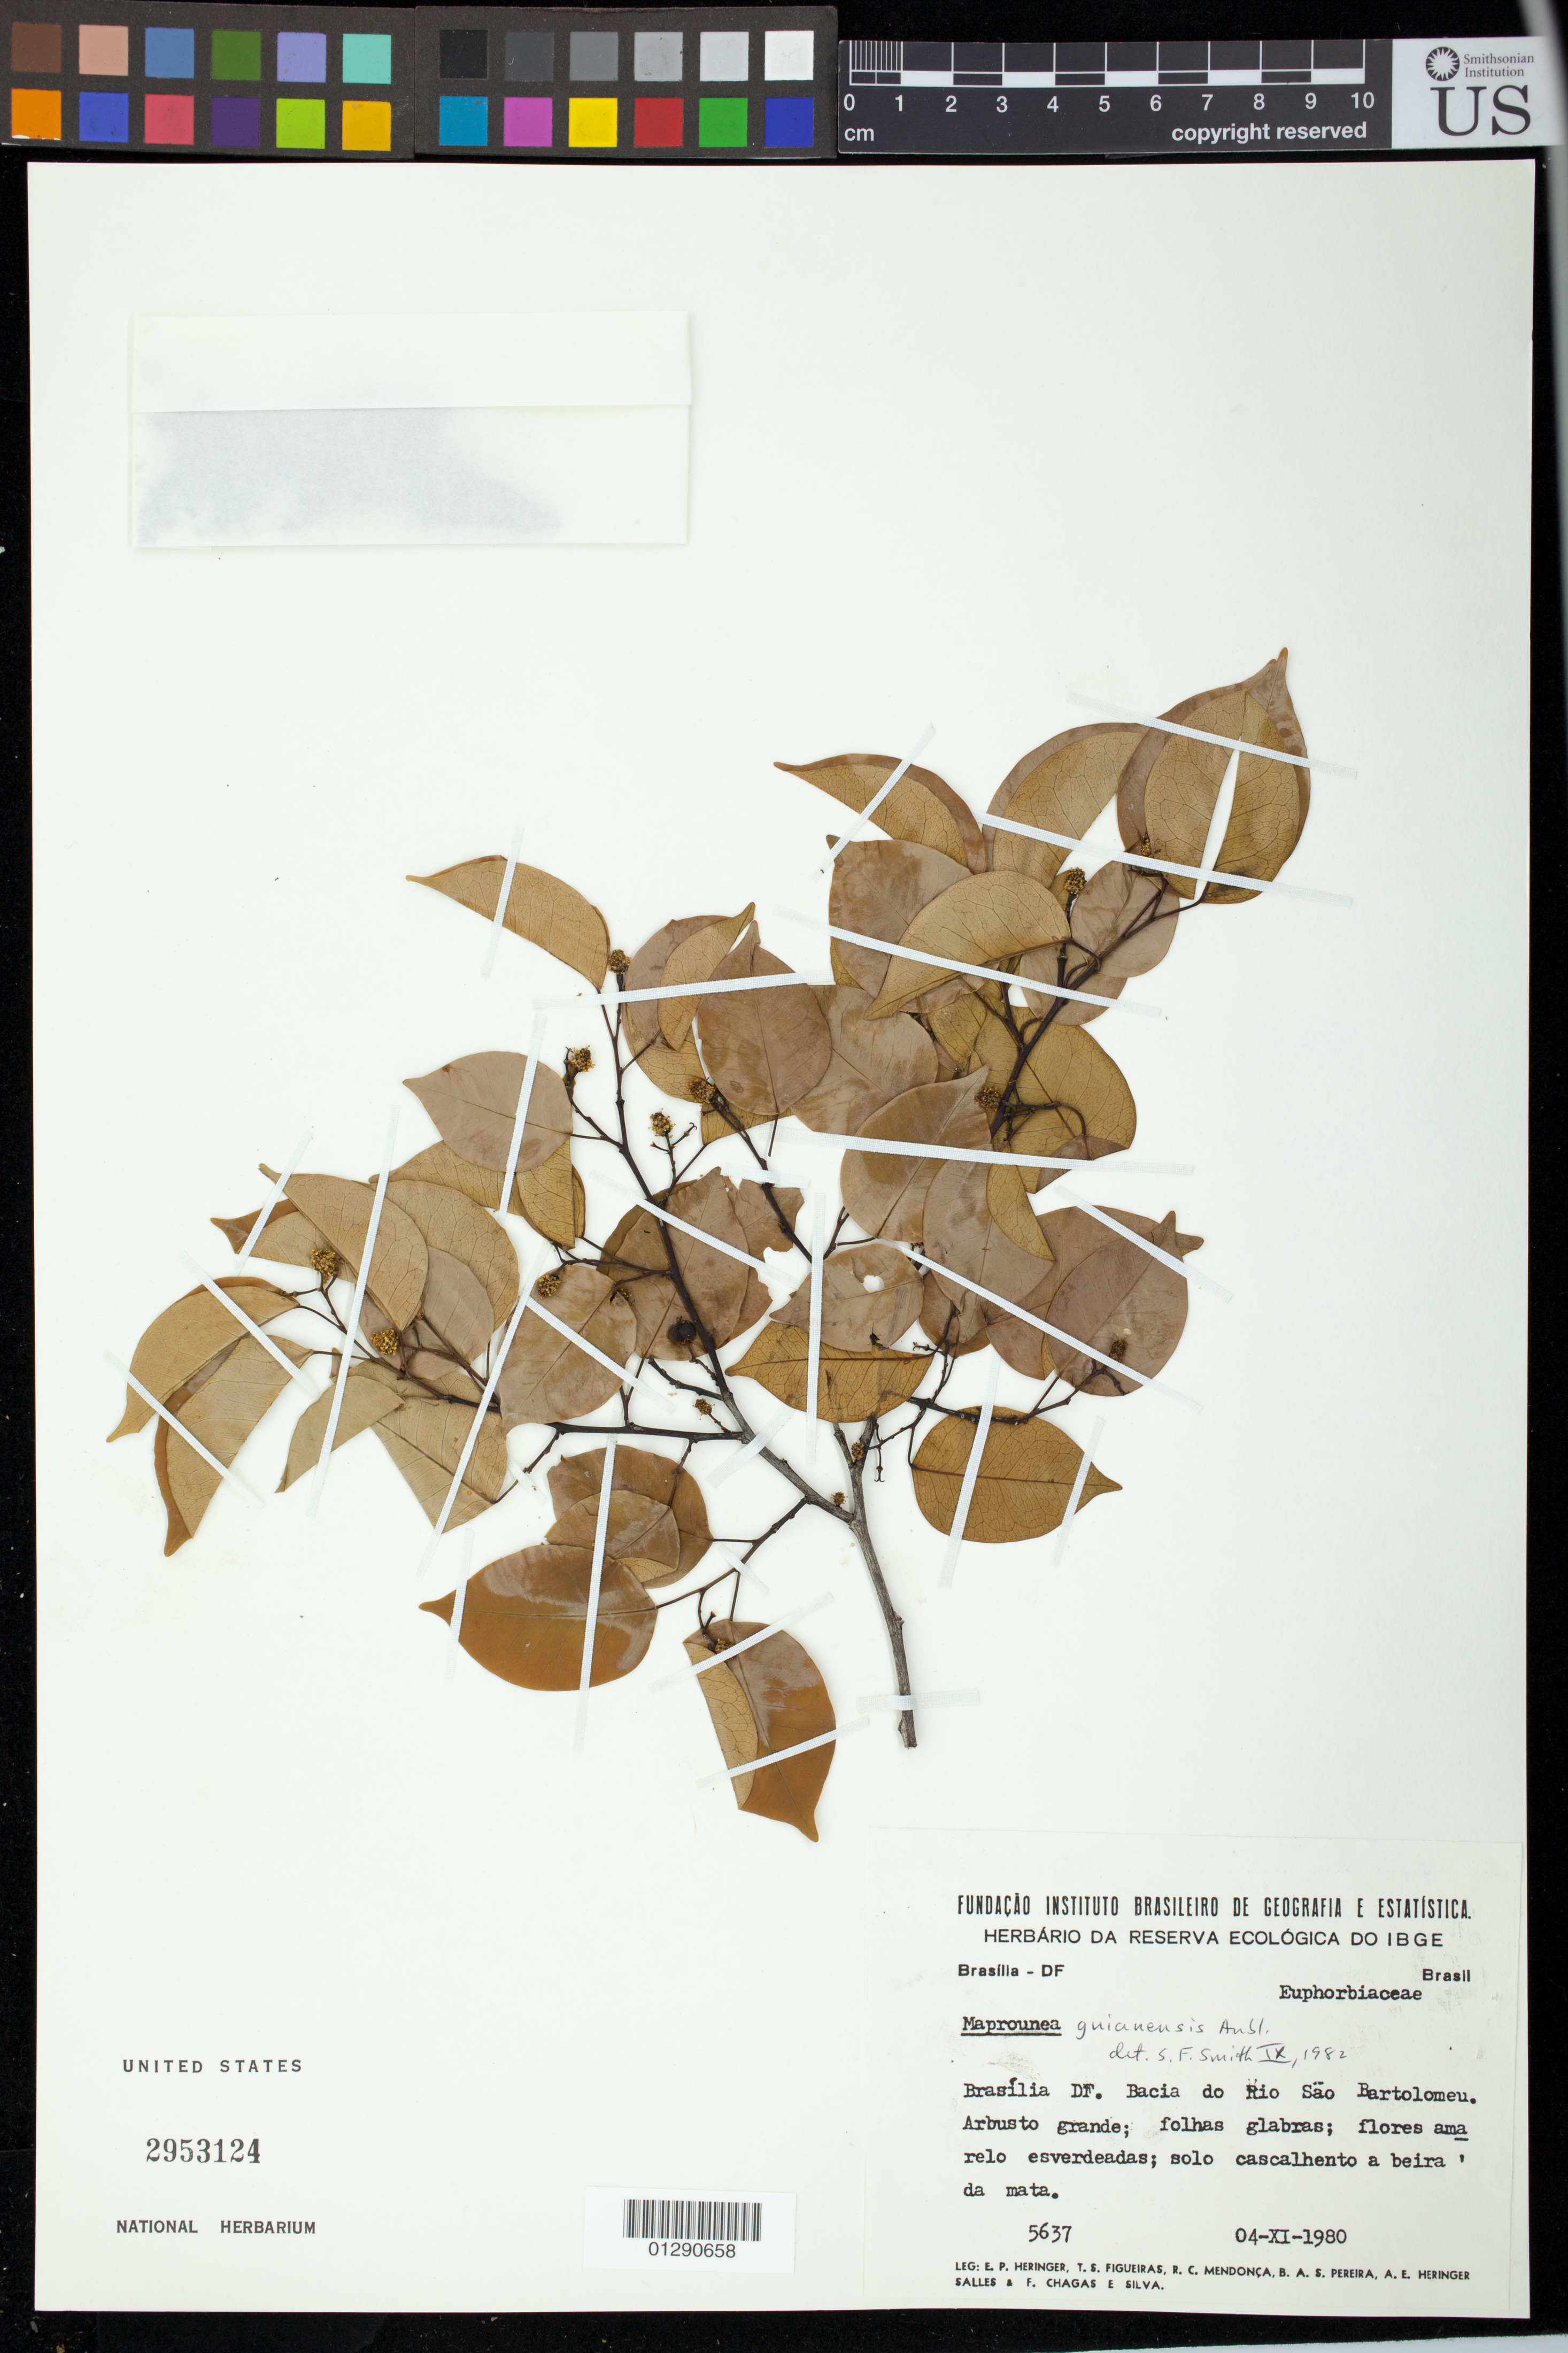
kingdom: Plantae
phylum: Tracheophyta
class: Magnoliopsida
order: Malpighiales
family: Euphorbiaceae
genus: Maprounea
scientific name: Maprounea guianensis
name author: Aubl.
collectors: E. P. Heringer, T. S. Figueiras, R. C. Mendonça, B. A. S. Pereira, A. E. Heringer Salles & F. Chagas e Silva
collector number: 5637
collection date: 1980-11-04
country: Brazil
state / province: Distrito Federal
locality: Bacia do Rio Sao Bartolomeu.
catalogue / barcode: US 2953124